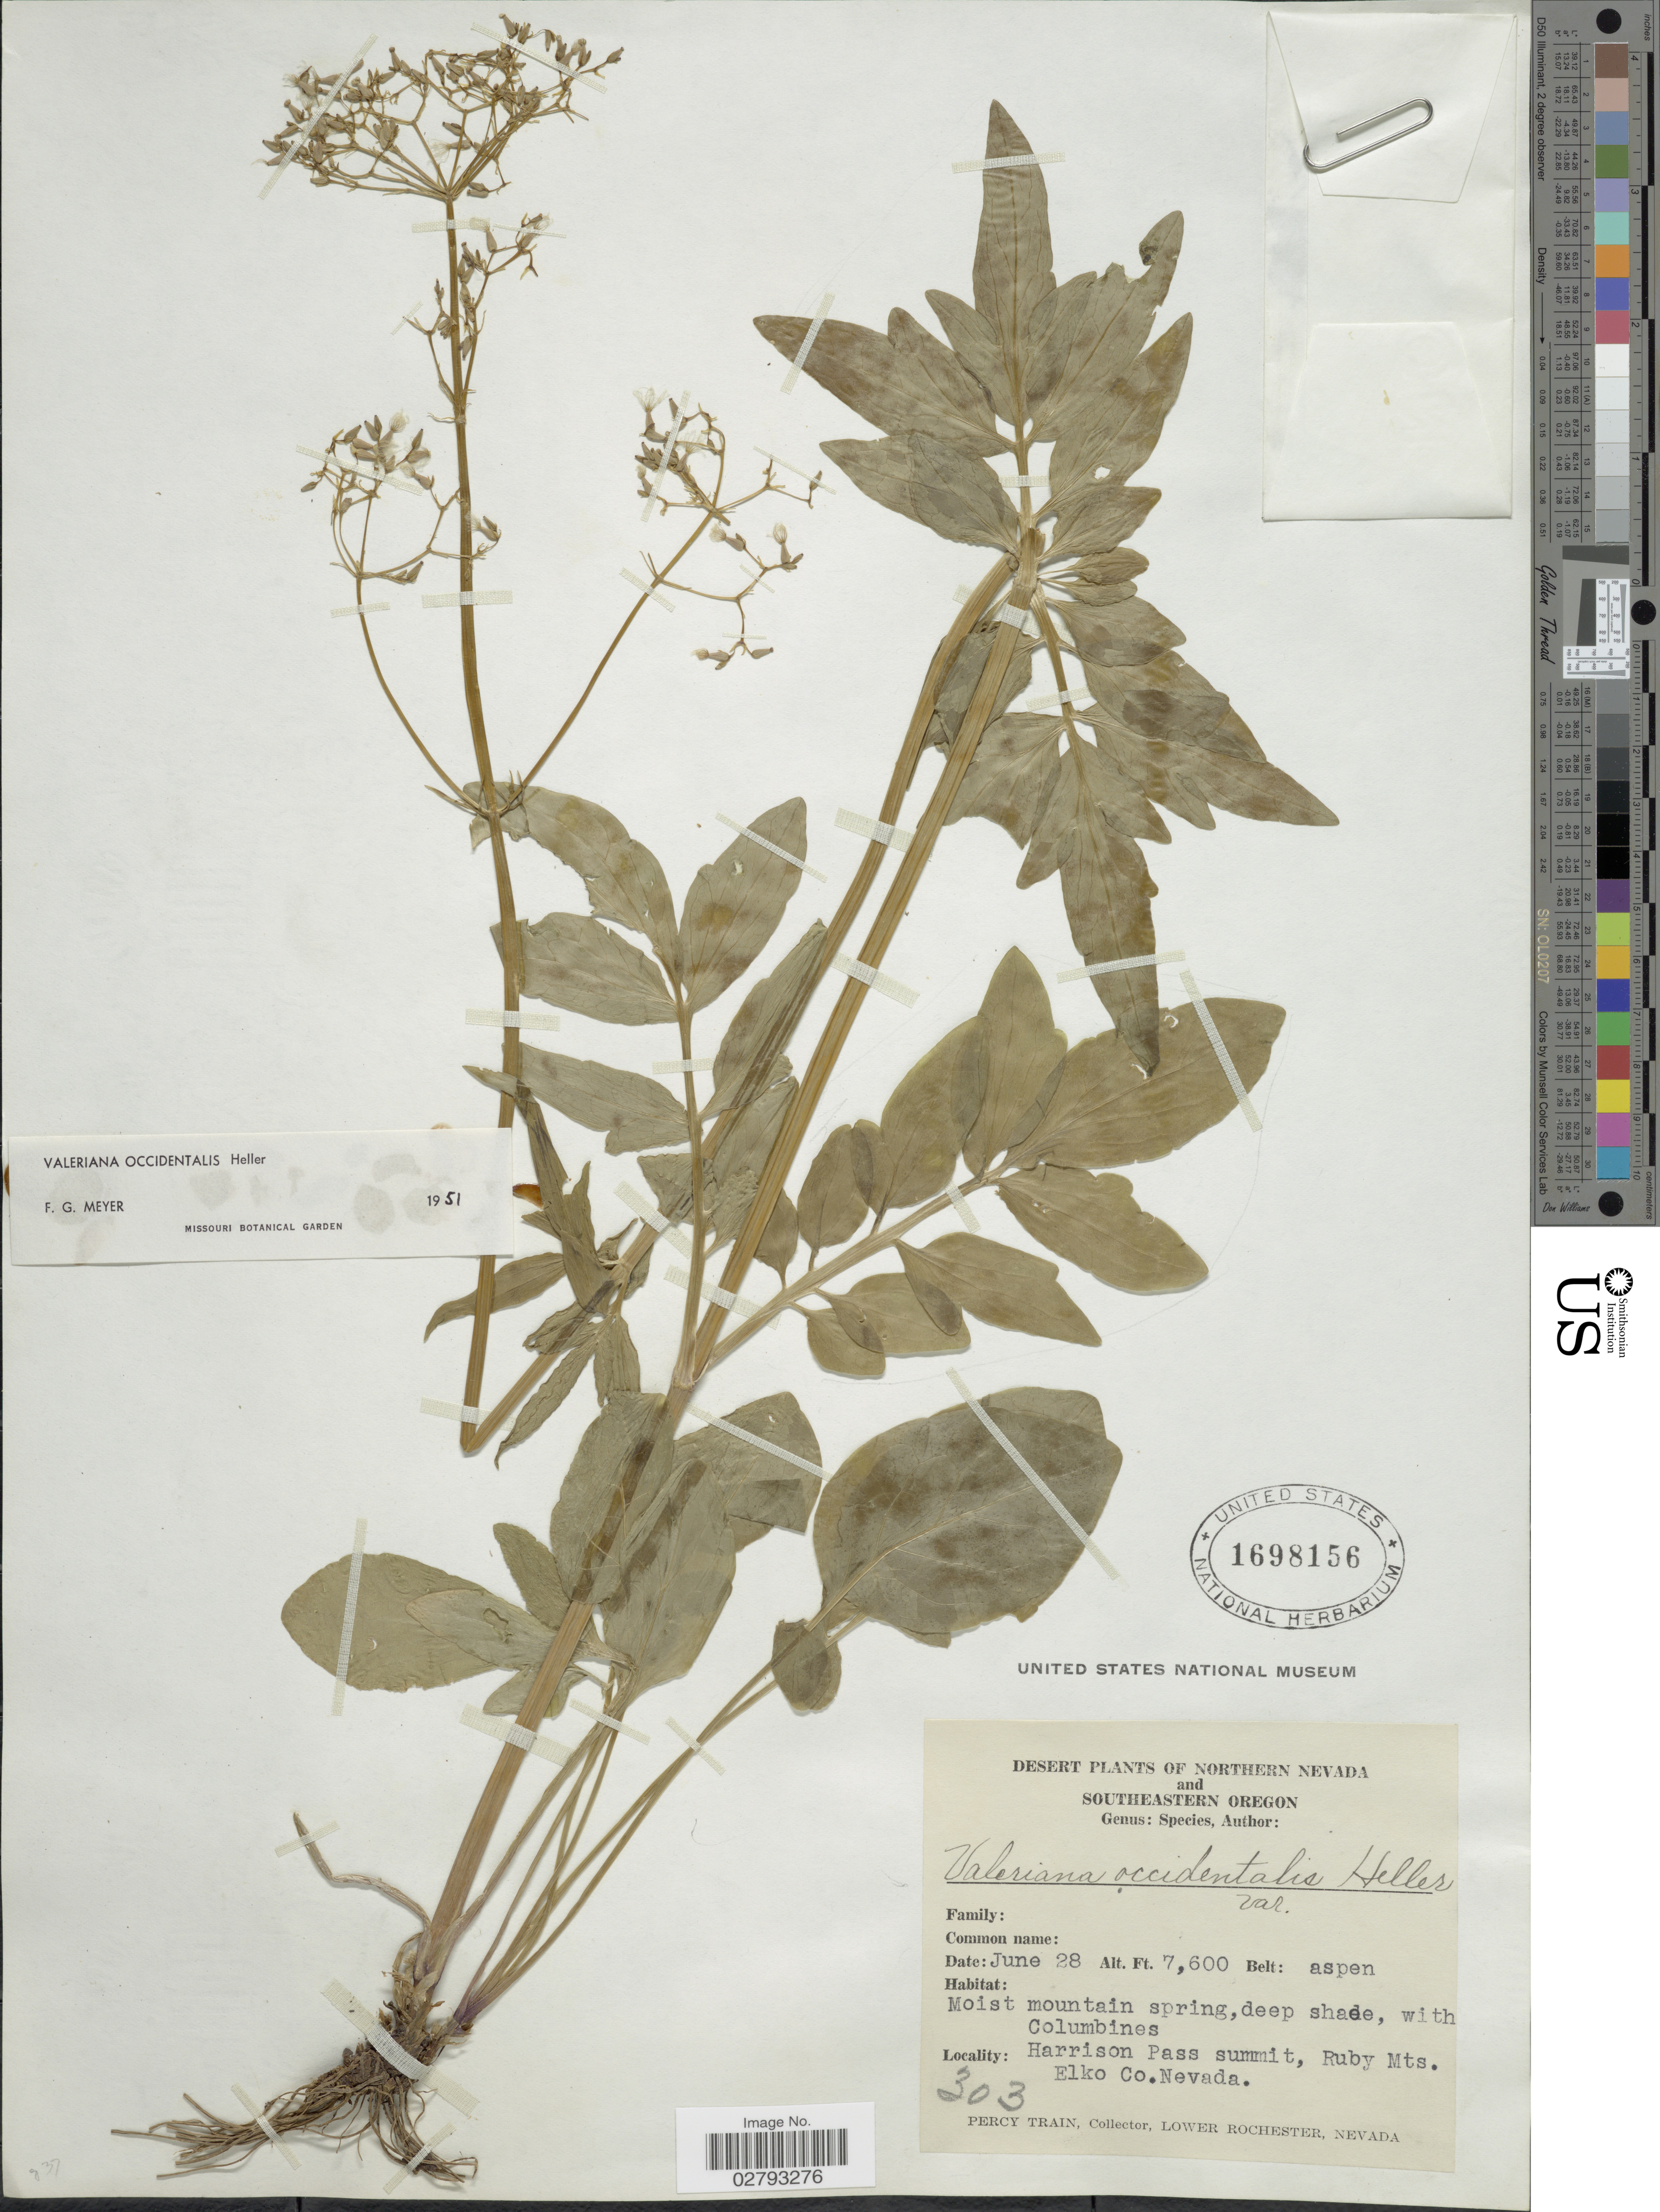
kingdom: Plantae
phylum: Tracheophyta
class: Magnoliopsida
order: Dipsacales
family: Caprifoliaceae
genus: Valeriana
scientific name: Valeriana occidentalis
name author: A. Heller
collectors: P. Train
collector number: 303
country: United States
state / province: Nevada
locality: Moist mountain spring, deep shade, with Columbines, Harrison Pass summit, Ruby Mts., Elko Co., Northern Nevada.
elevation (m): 2316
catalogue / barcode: US 1698156